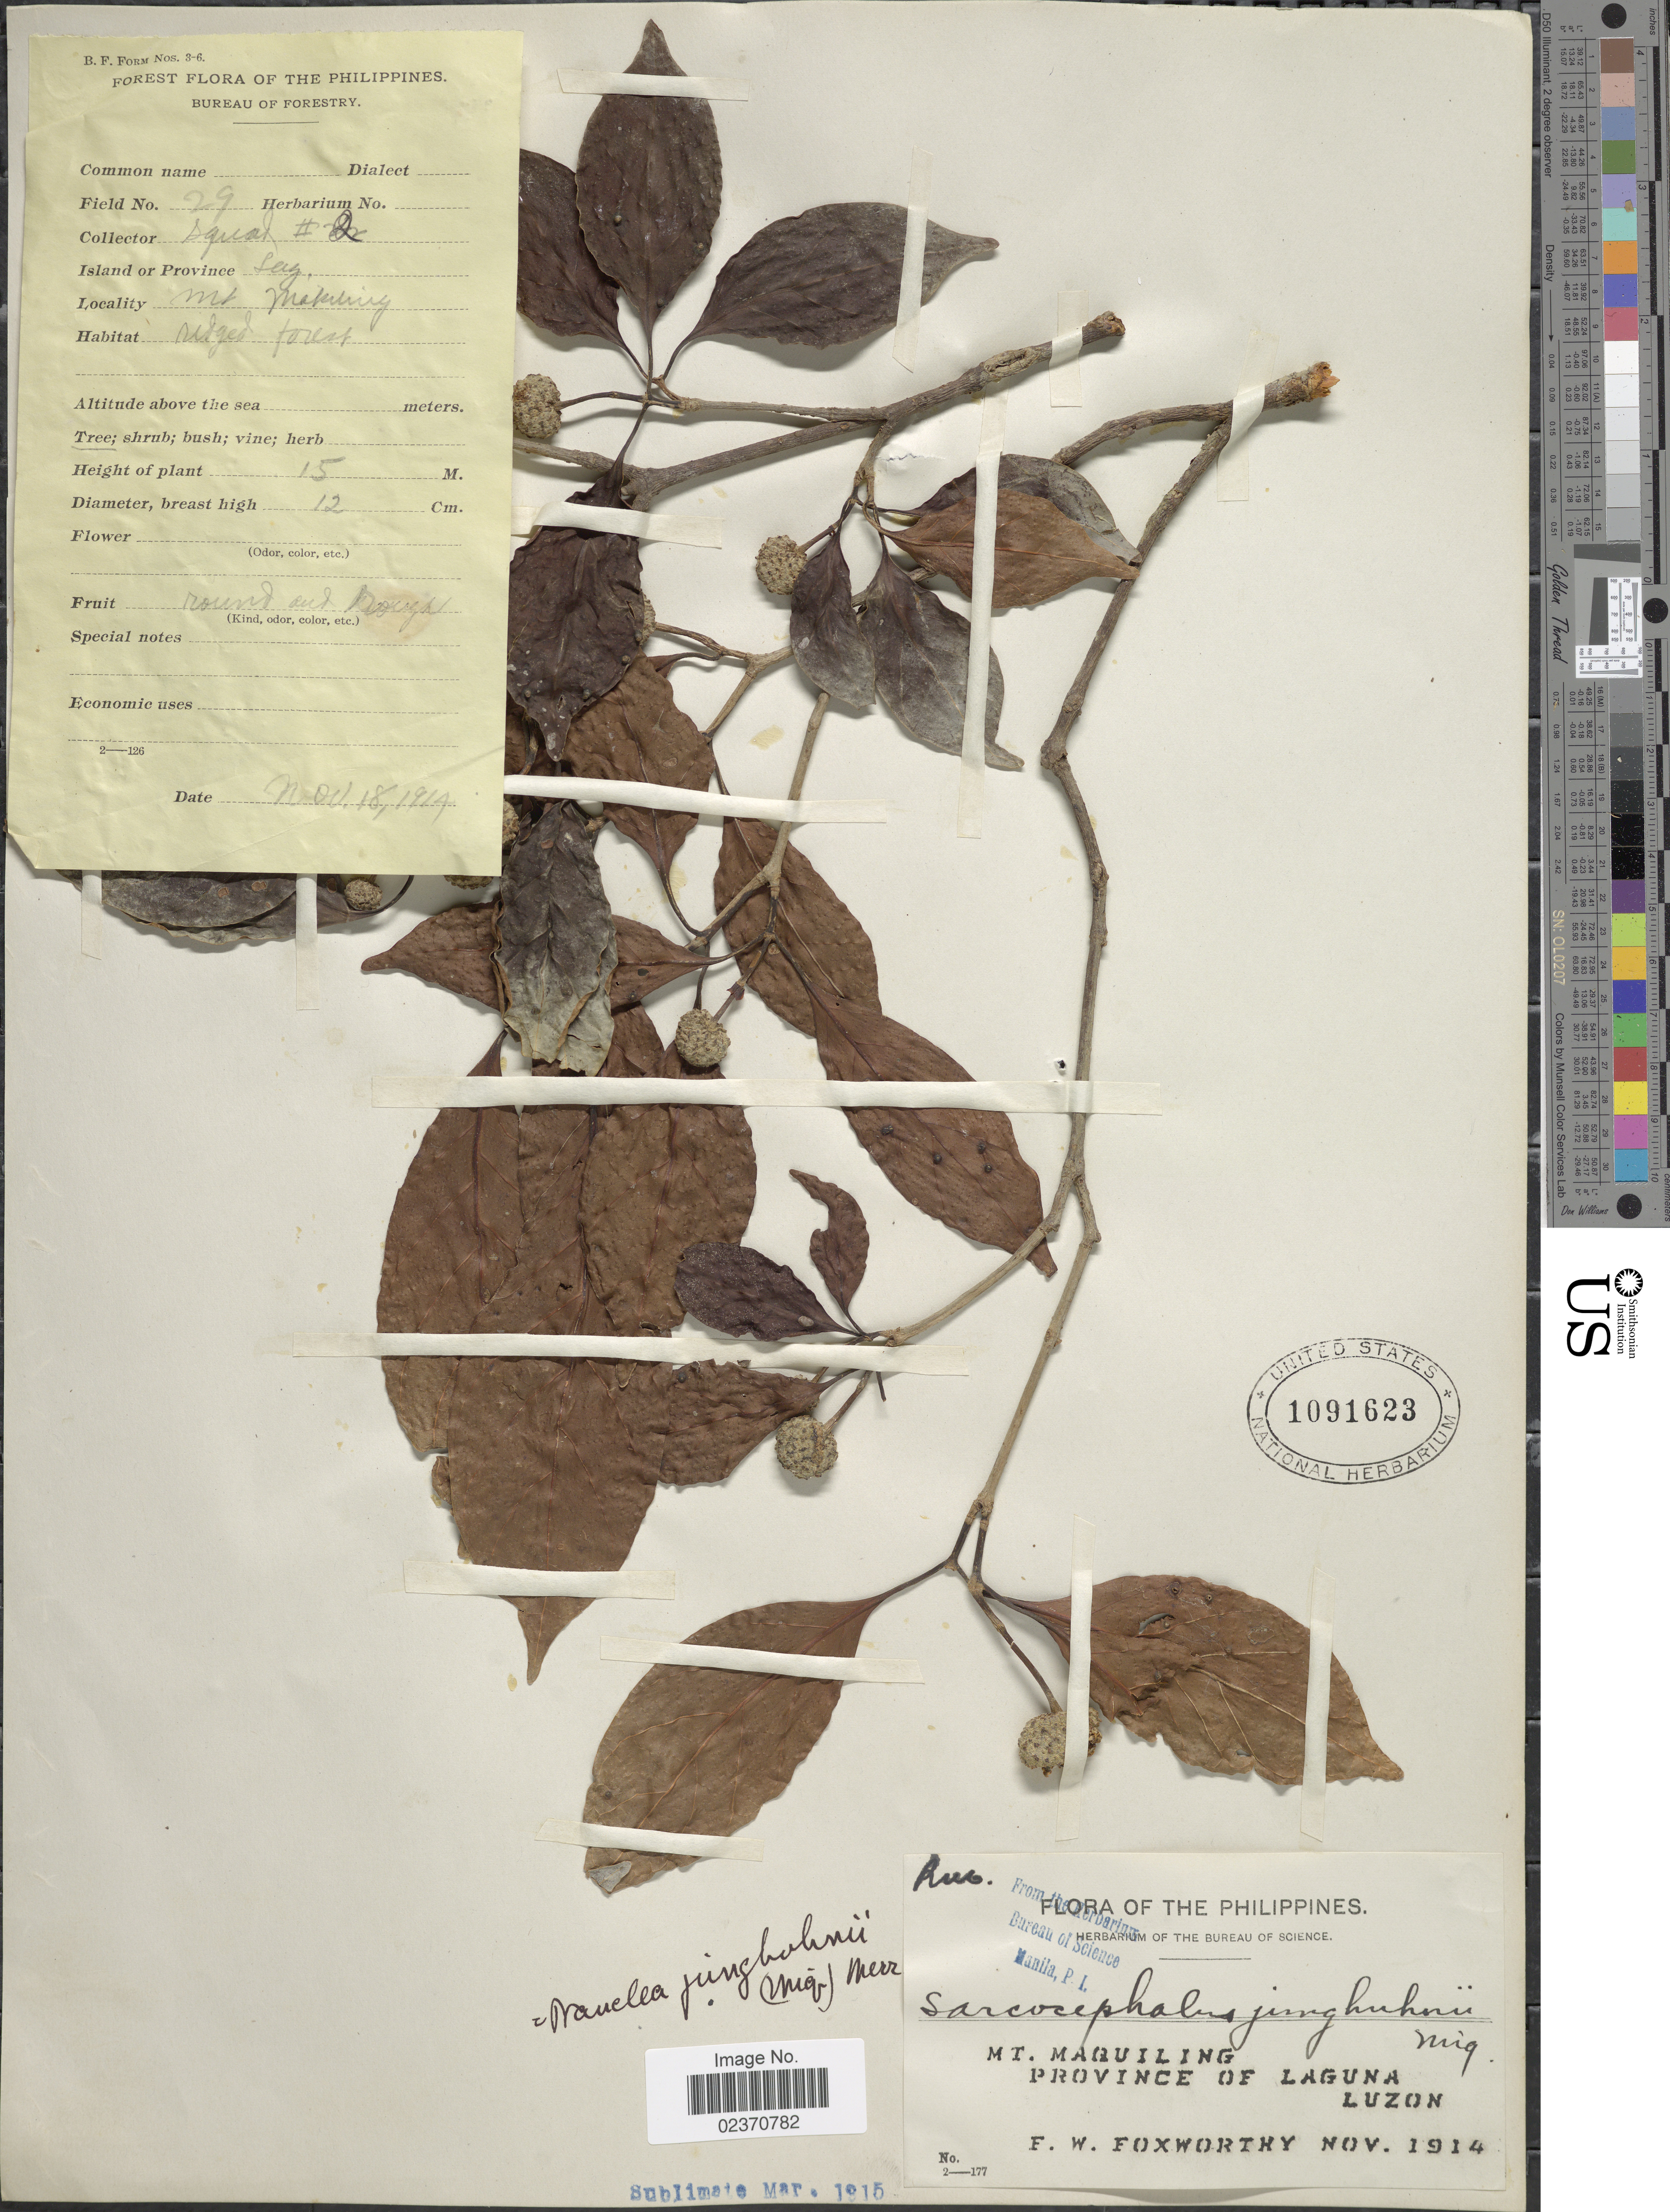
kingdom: Plantae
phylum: Tracheophyta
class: Magnoliopsida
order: Gentianales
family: Rubiaceae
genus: Nauclea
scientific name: Nauclea orientalis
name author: (L.) L.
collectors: F. W. Foxworthy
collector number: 29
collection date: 1914-11-18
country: Philippines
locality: Mt. Maquiling, Province of Laguna, Luzon.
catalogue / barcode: US 1091623